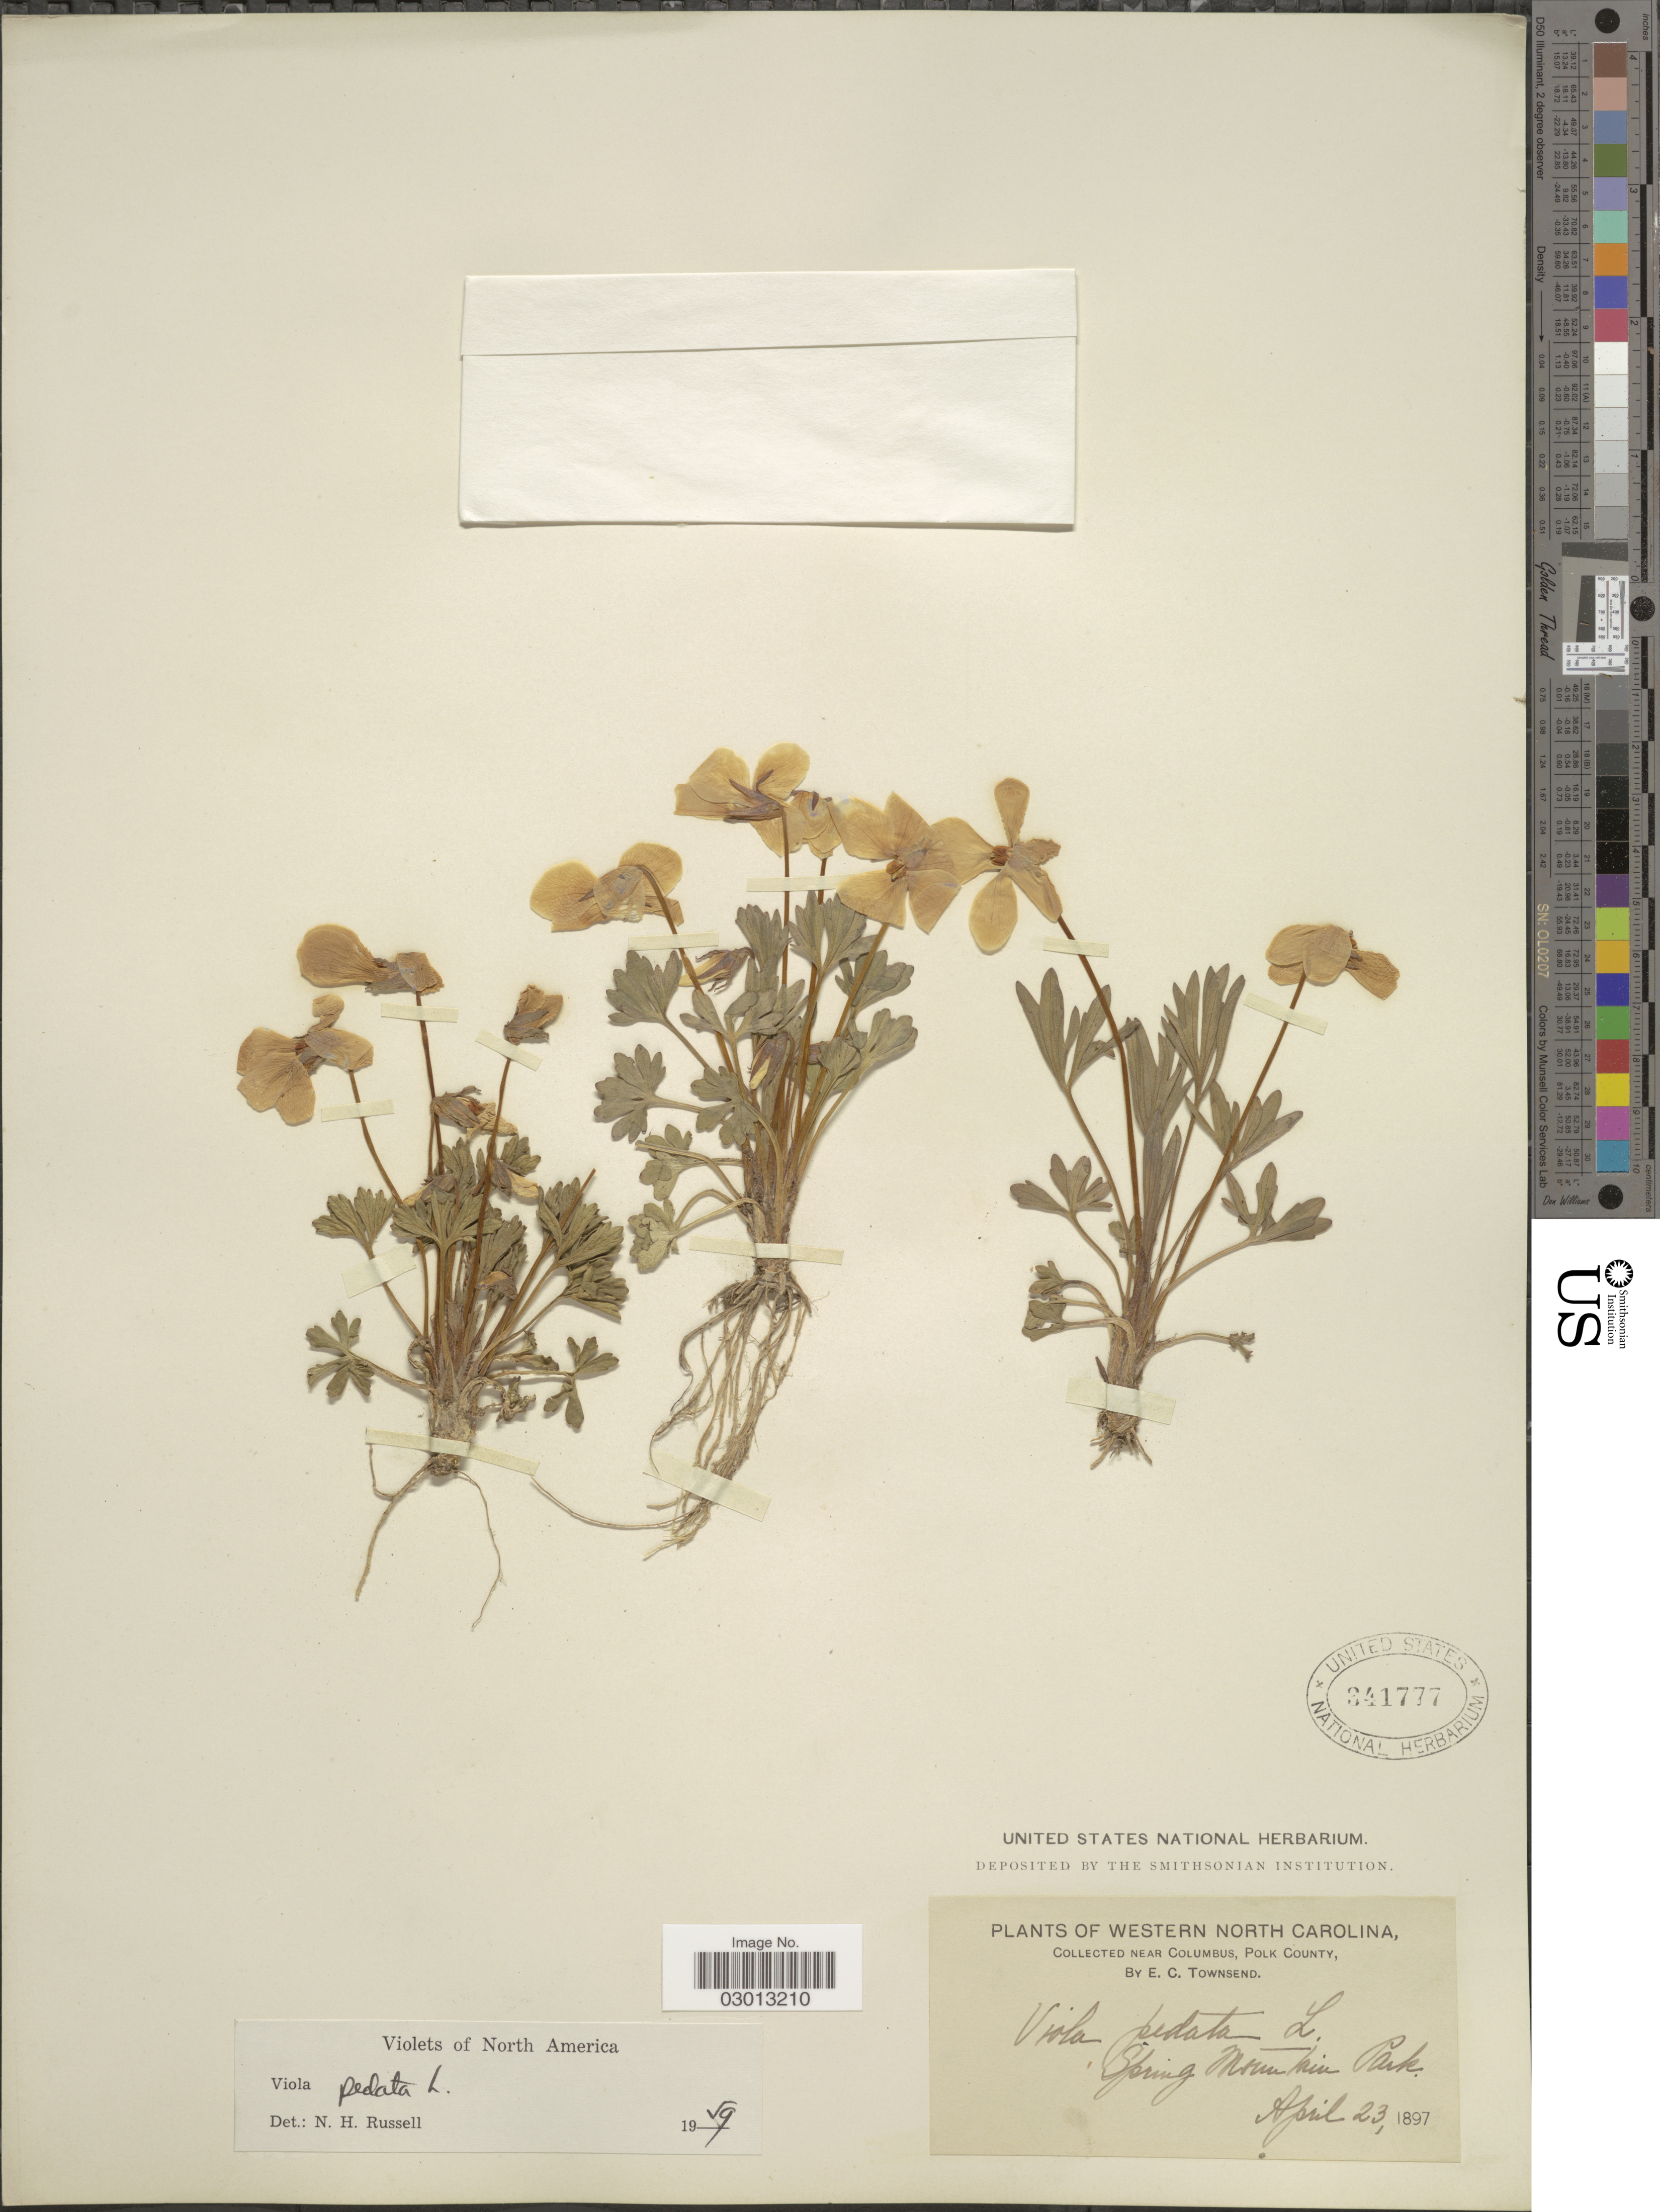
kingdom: Plantae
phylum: Tracheophyta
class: Magnoliopsida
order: Malpighiales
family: Violaceae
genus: Viola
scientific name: Viola pedata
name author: L.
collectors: E. C. Townsend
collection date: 1897-04-23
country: United States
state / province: North Carolina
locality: Western North Carolina. Near Columbus, Polk County. Spring Mountain Park.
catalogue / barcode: US 341777